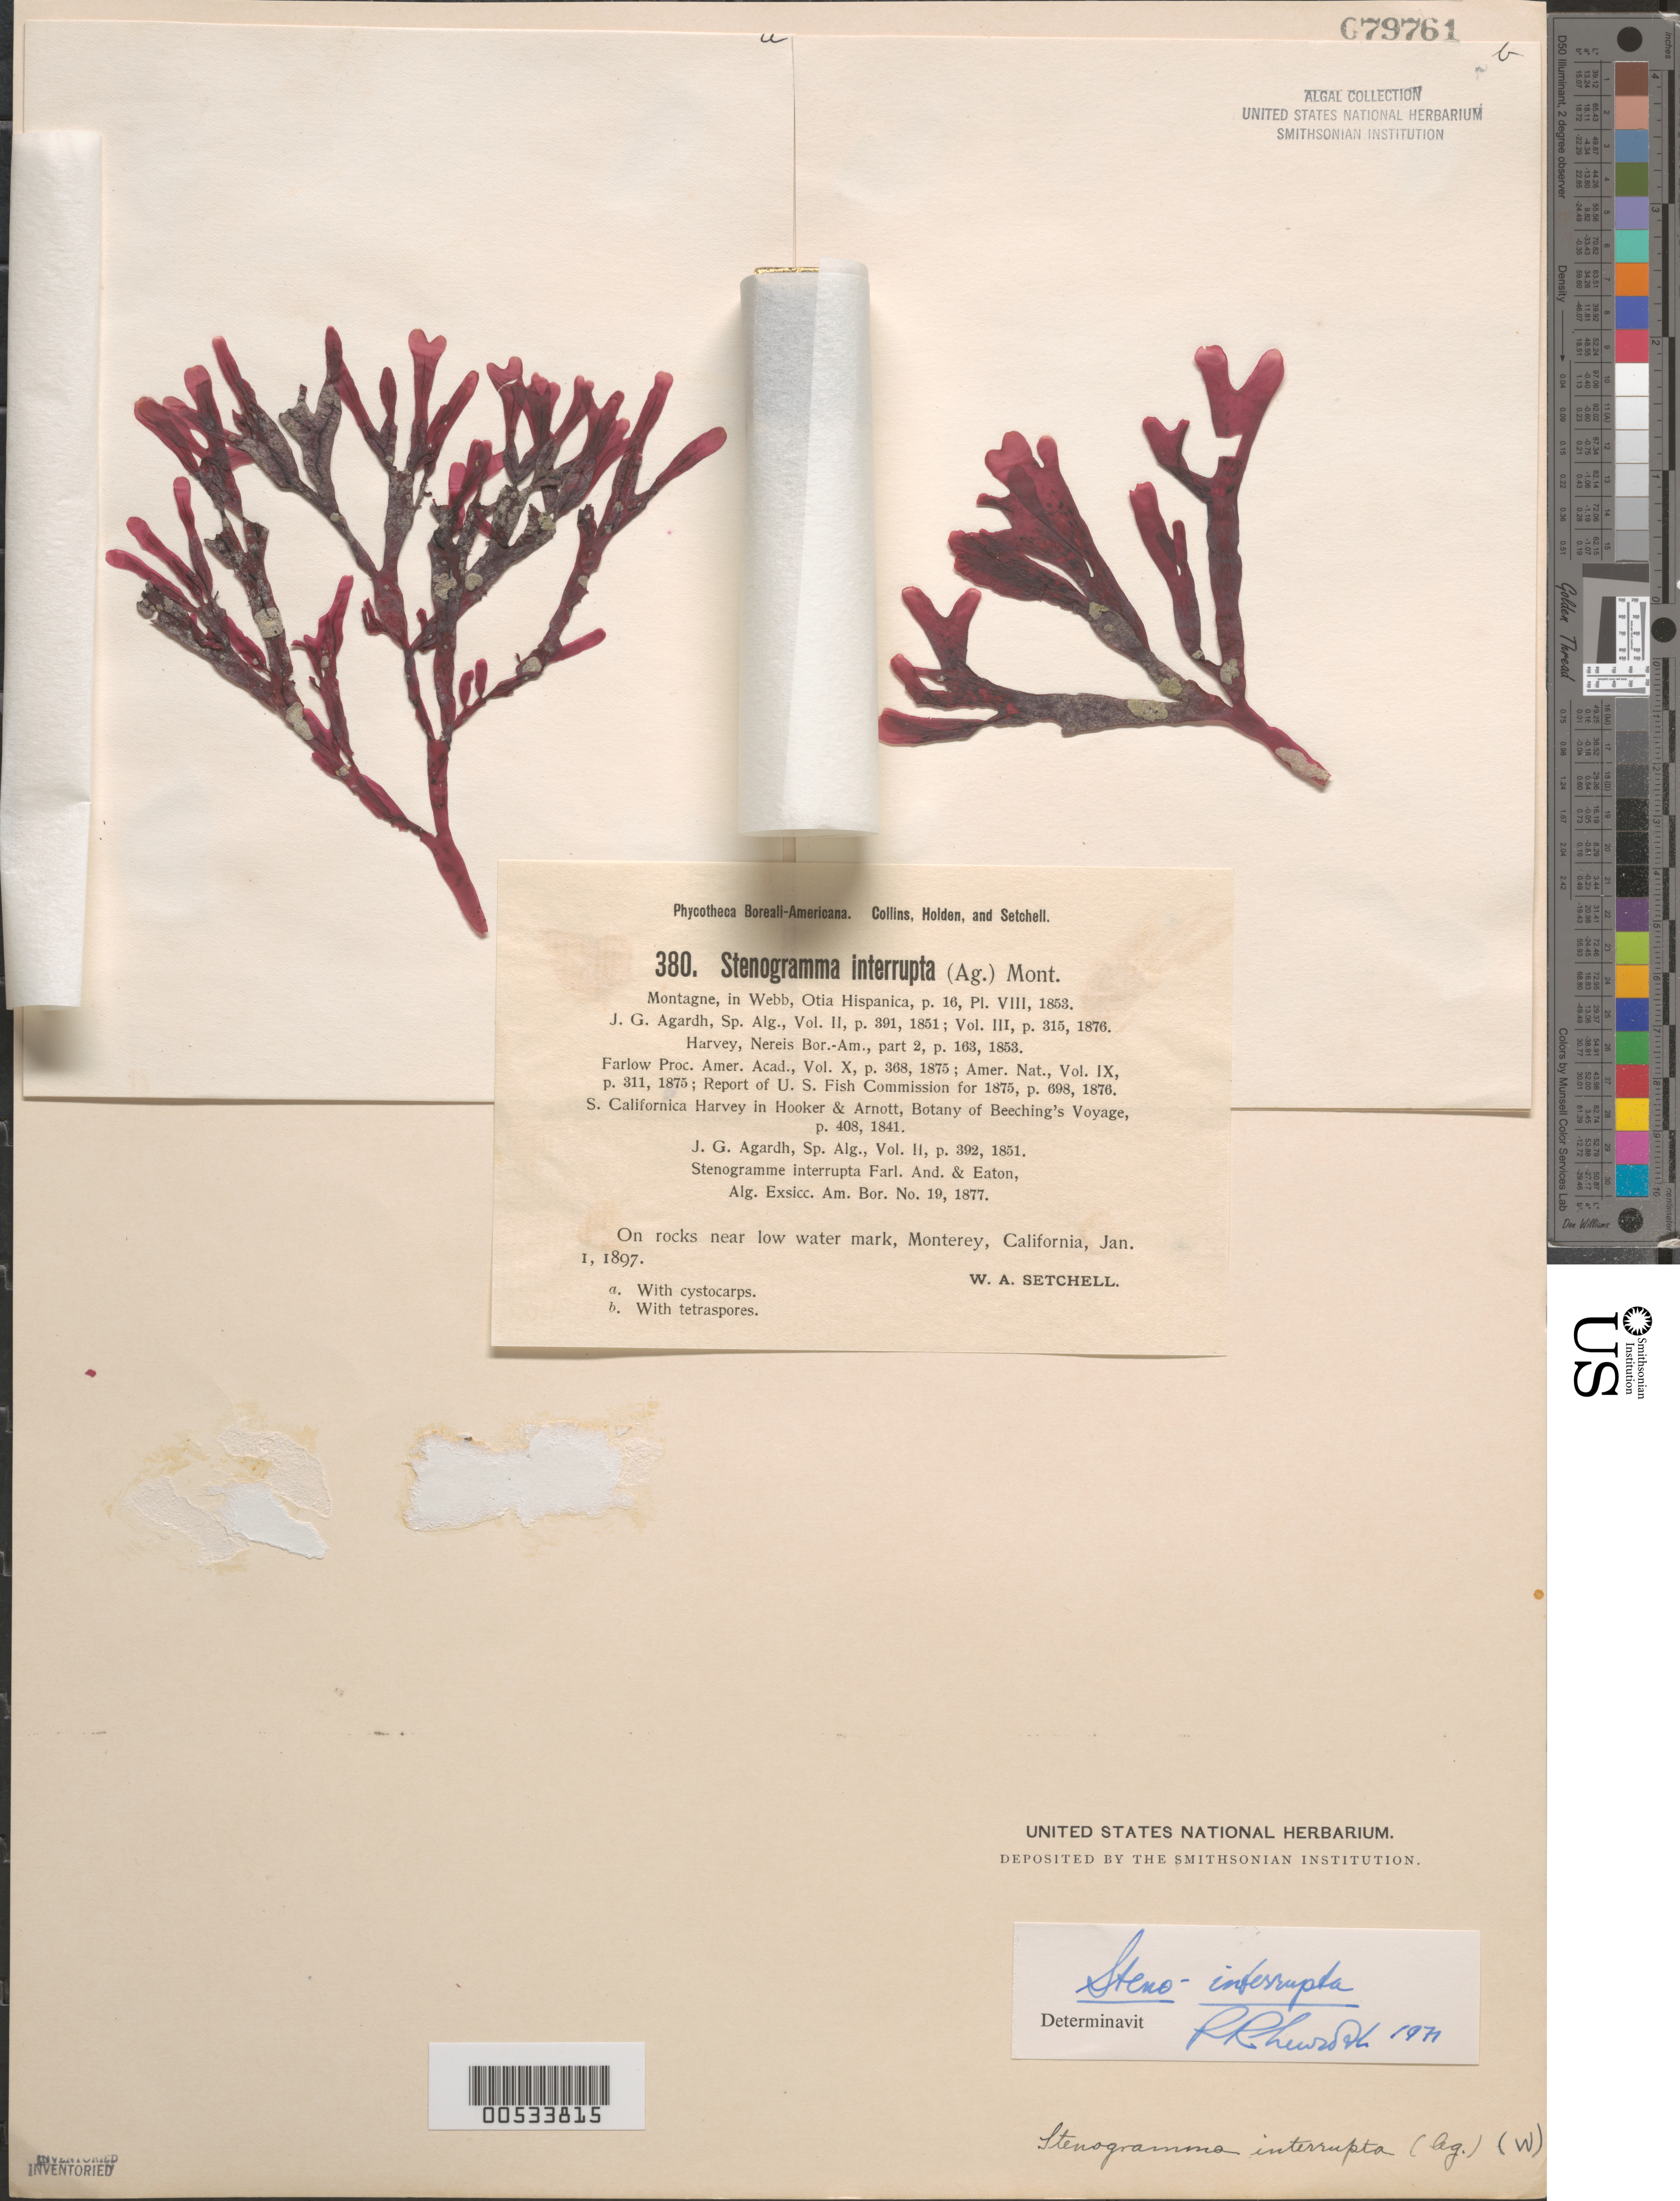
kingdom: Plantae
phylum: Rhodophyta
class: Florideophyceae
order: Gigartinales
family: Phyllophoraceae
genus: Stenogramma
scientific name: Stenogramma interruptum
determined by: Newroth, P. R.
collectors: W. Setchell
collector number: PB-A 380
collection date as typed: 01 Jan 1897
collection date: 1897-01-01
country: United States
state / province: California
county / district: Monterey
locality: Monterey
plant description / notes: Collins, Holden & Setchell, Phycotheca Boreali-Americana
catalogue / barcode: US 79761